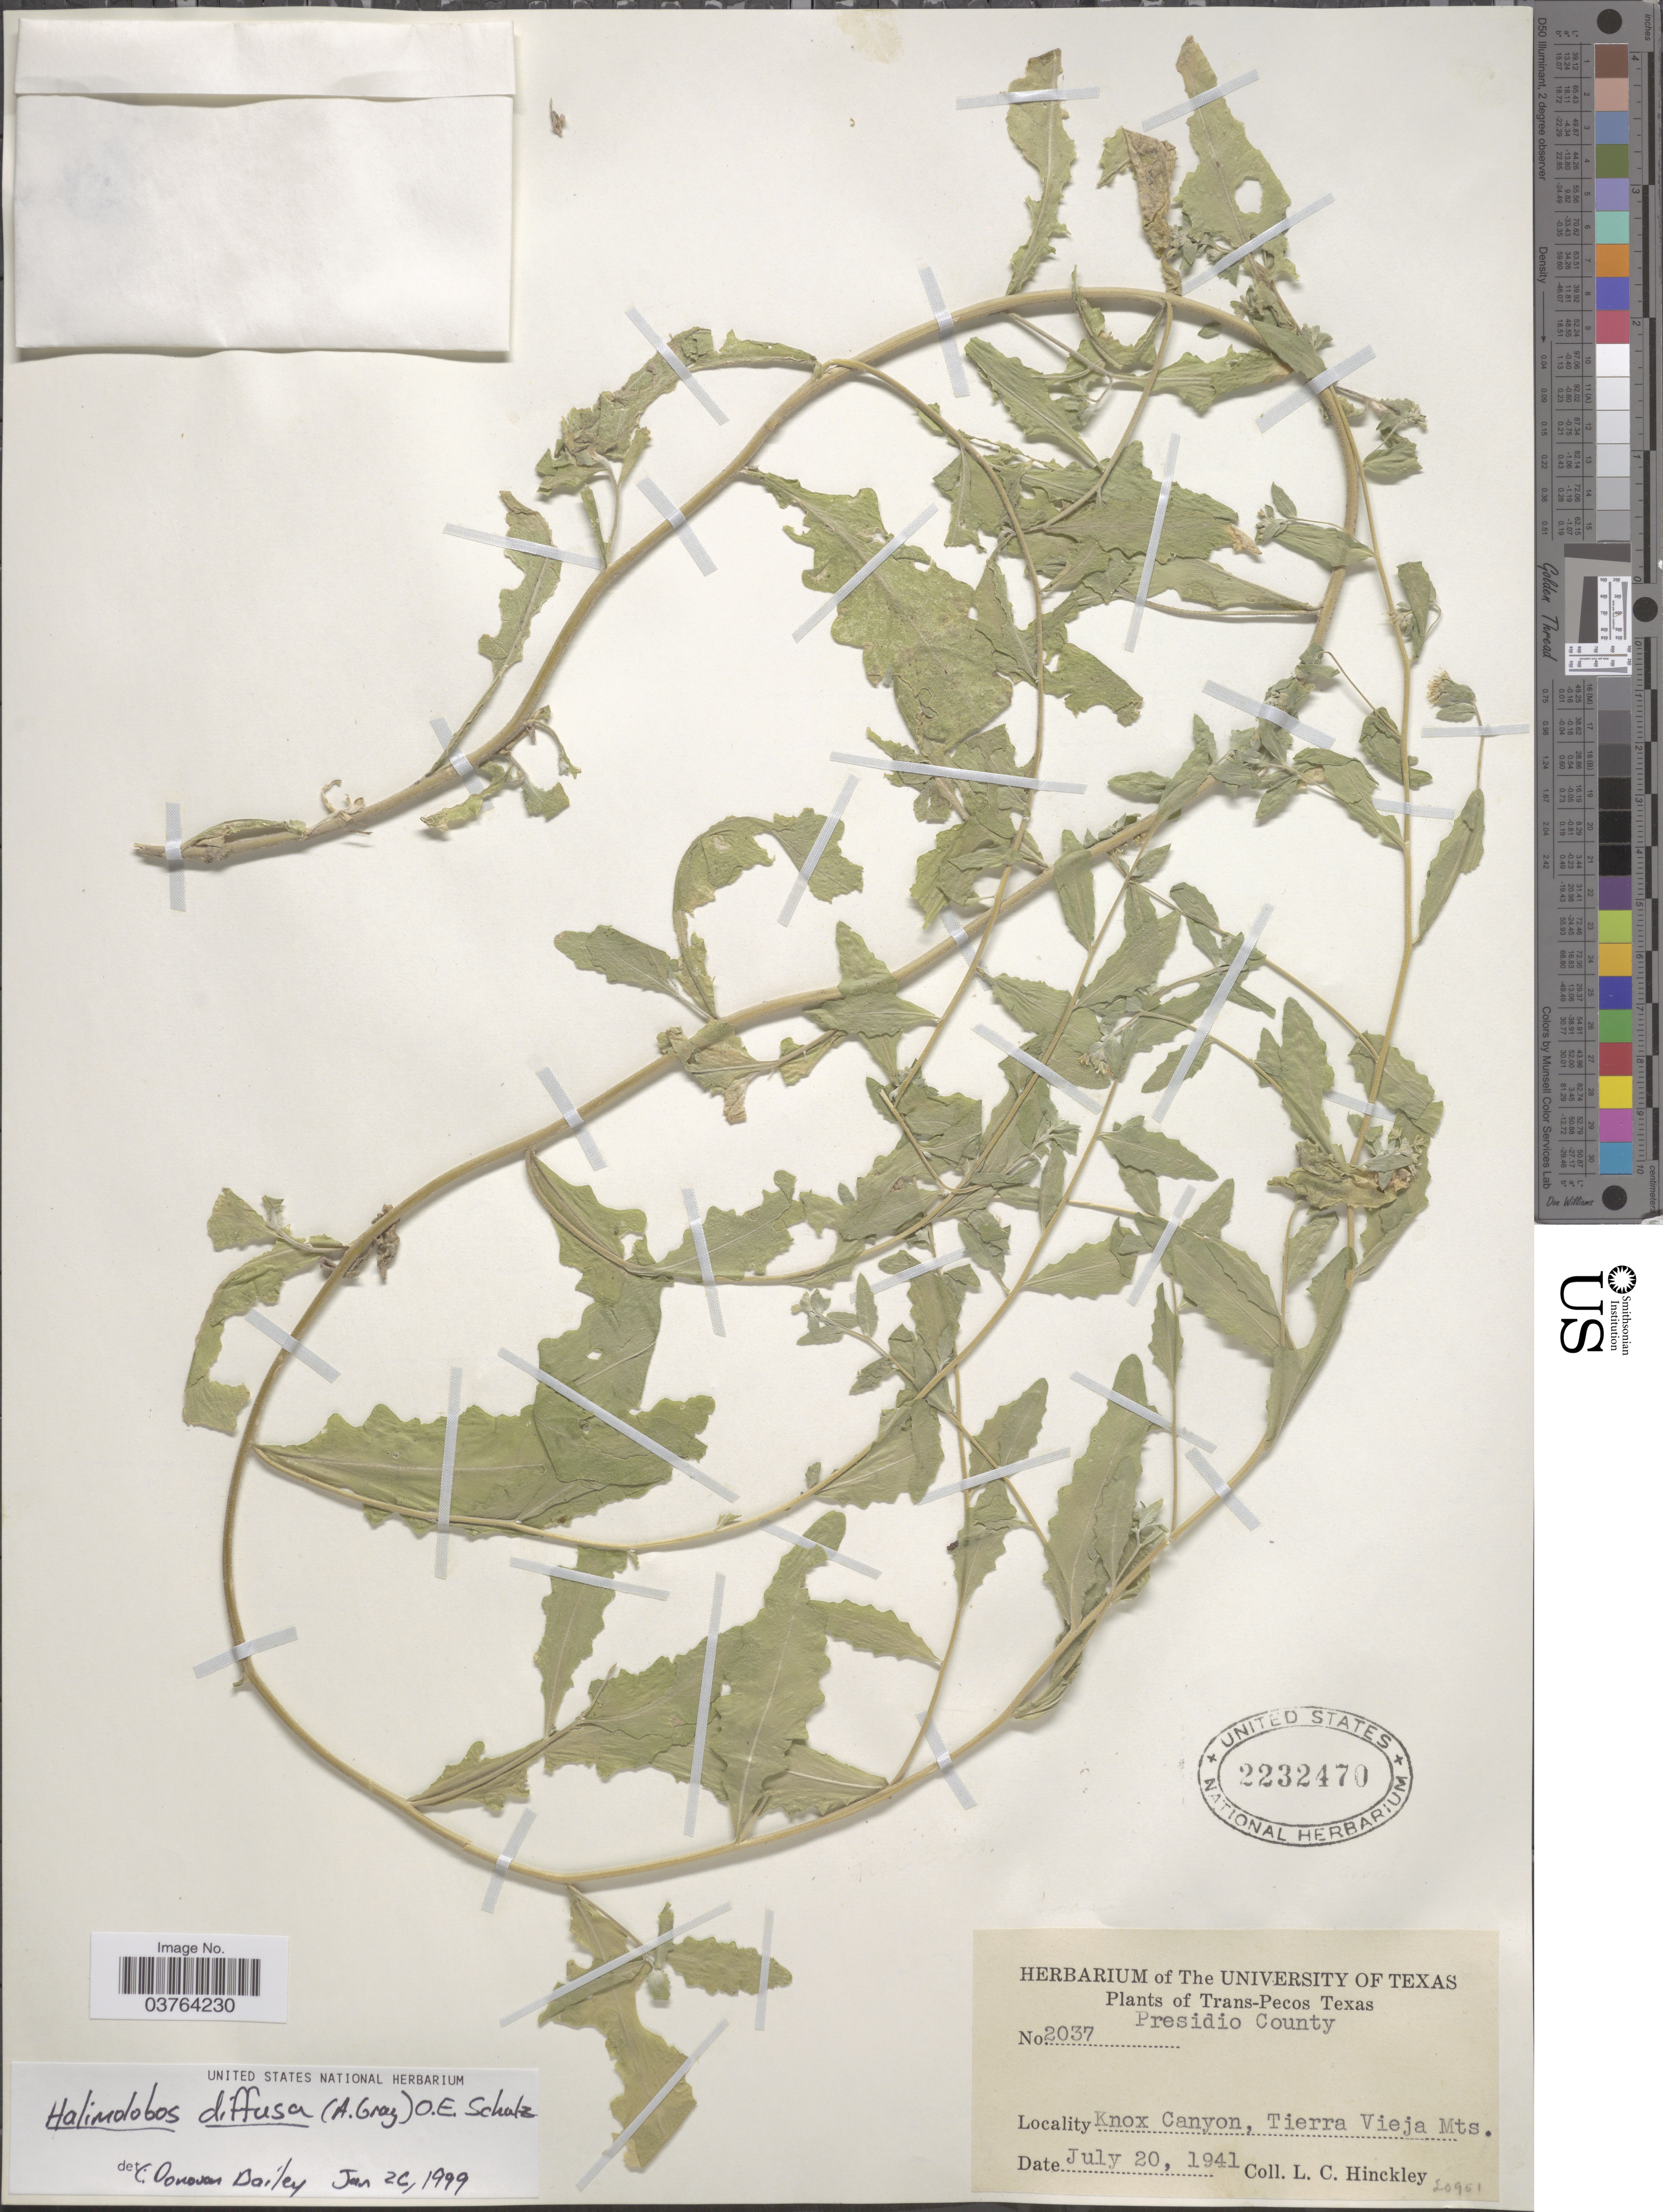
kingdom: Plantae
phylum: Tracheophyta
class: Magnoliopsida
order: Brassicales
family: Brassicaceae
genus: Halimolobos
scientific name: Halimolobos diffusa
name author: (A. Gray) O.E. Schulz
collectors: L. Hinckley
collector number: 2037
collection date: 1941-07-20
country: United States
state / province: Texas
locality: Trans-Pecos Texas. Presidio County. Knox Canyon, Tierra Vieja Mts.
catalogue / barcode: US 2232470